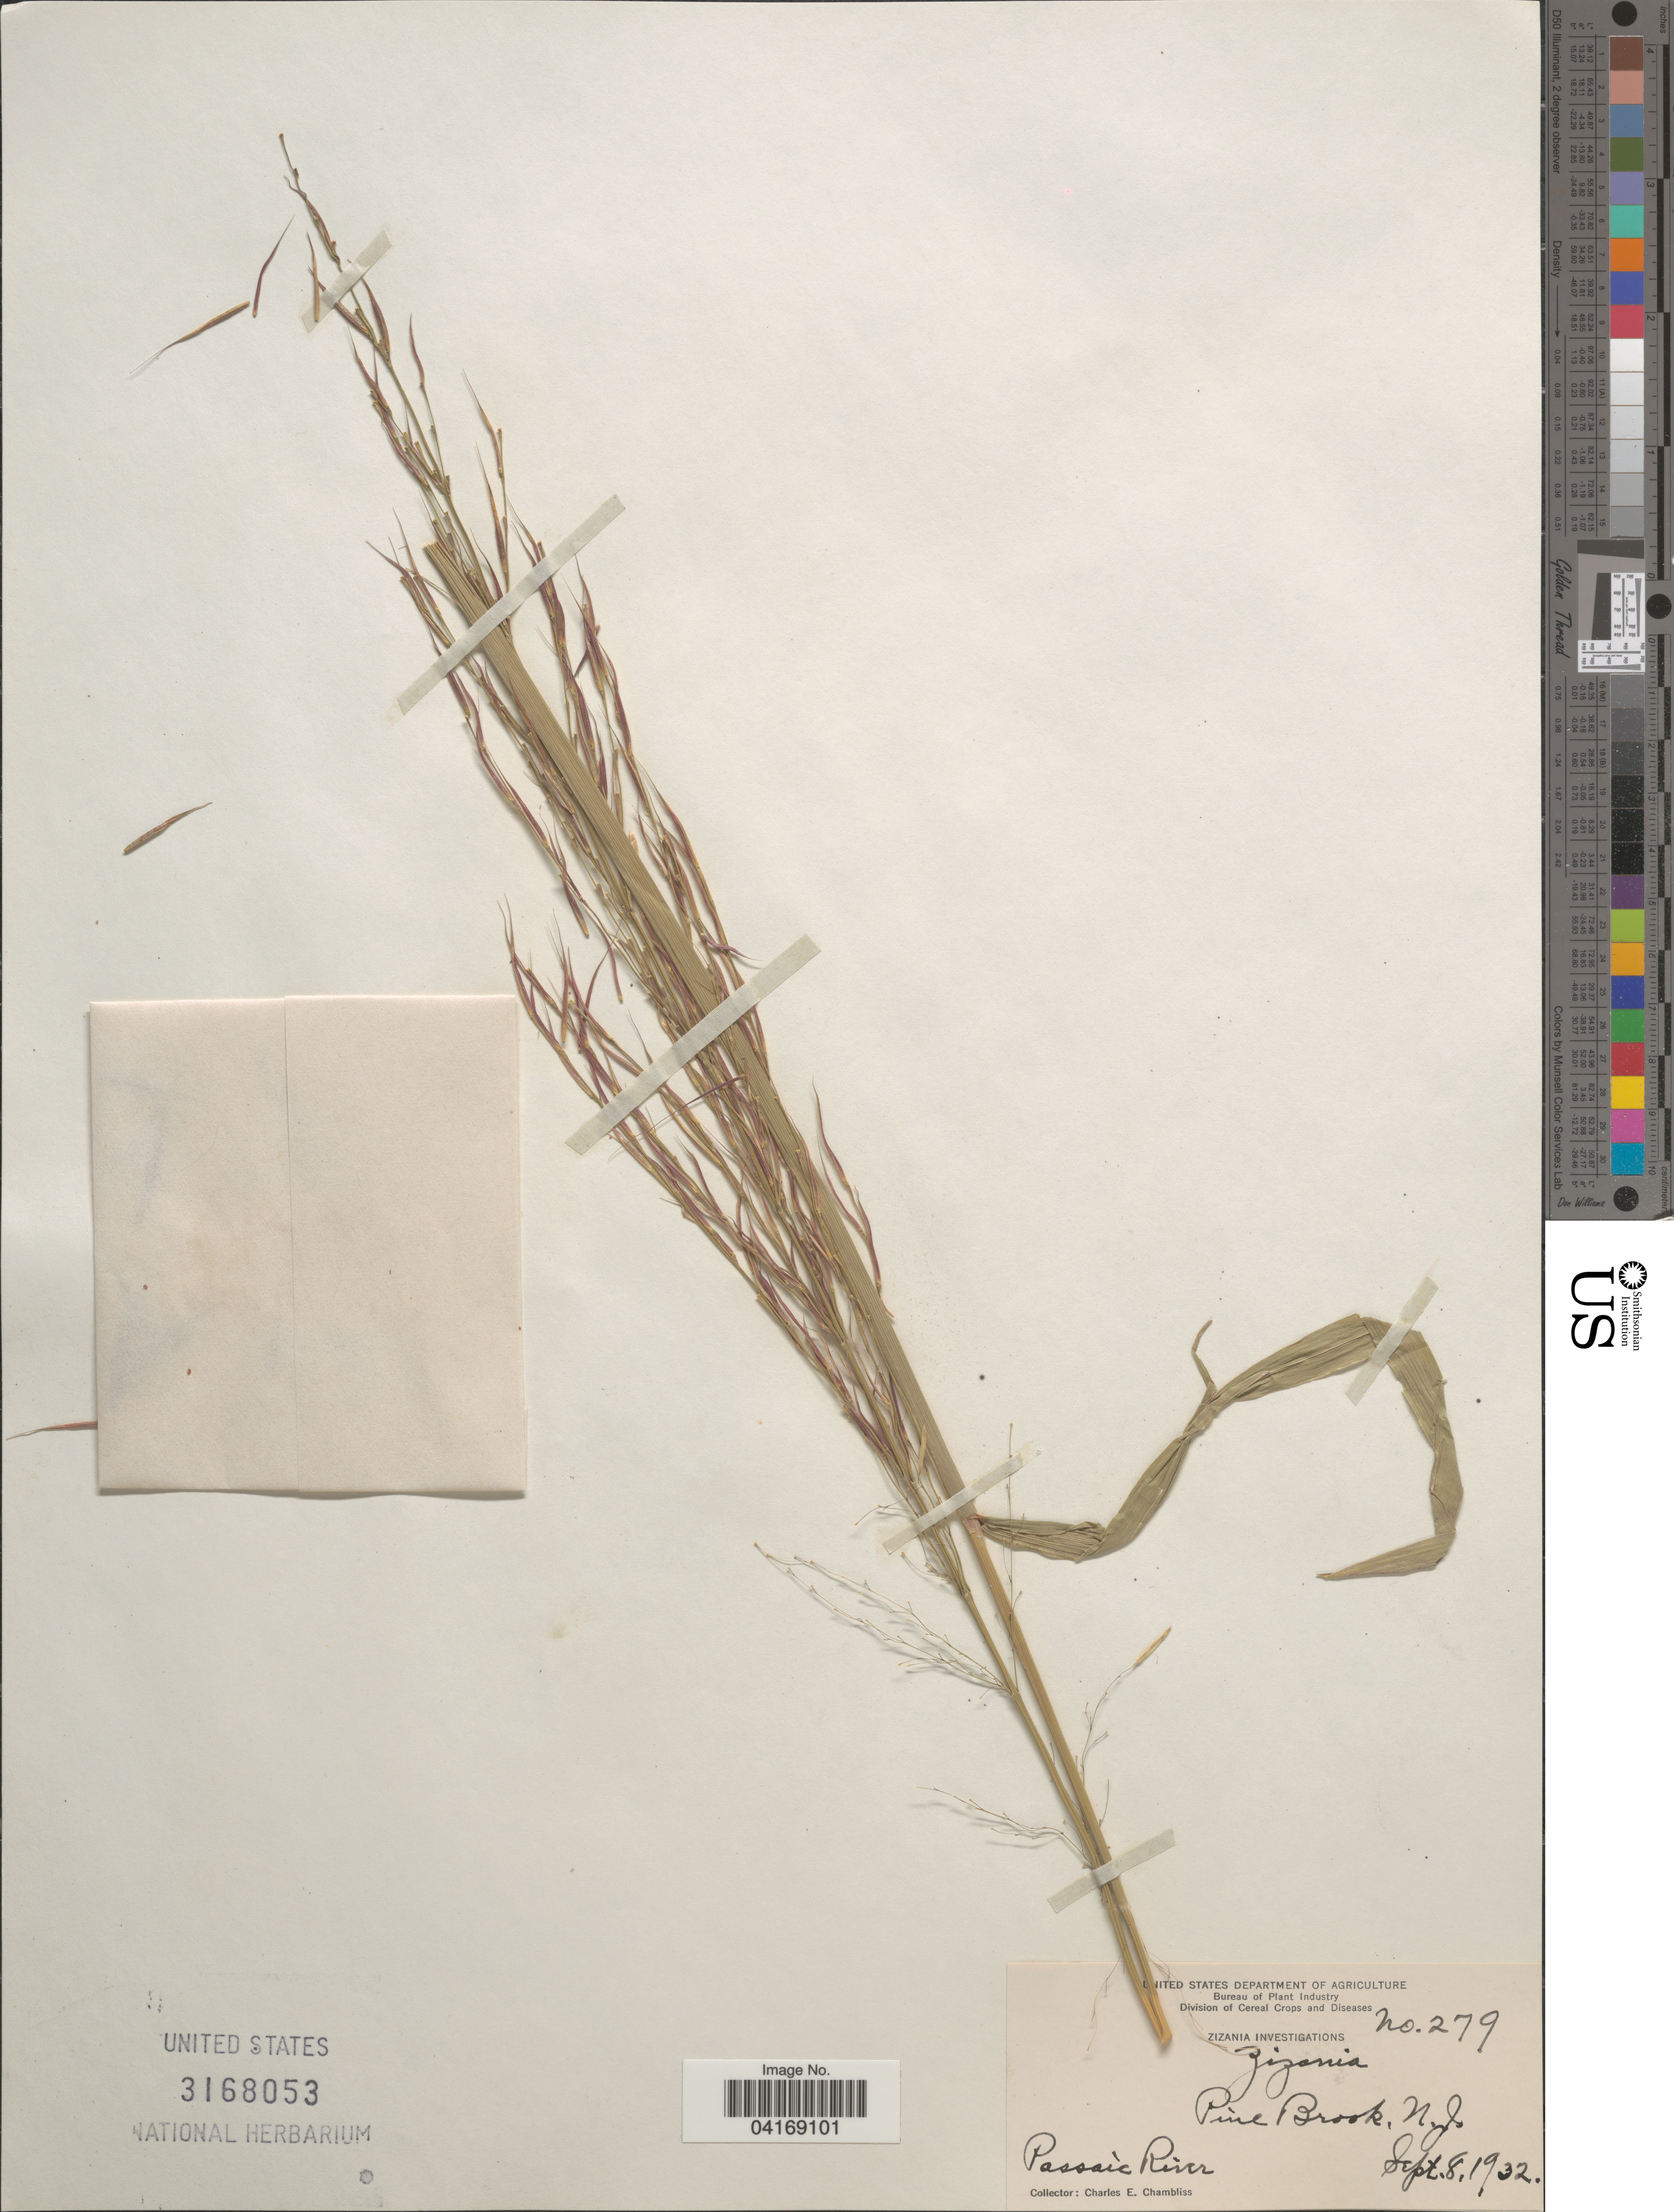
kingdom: Plantae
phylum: Tracheophyta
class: Liliopsida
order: Poales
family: Poaceae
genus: Zizania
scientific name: Zizania sp.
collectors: C. Chambliss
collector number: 279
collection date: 1932-09-08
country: United States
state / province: New Jersey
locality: Pine Brook. Passaic River.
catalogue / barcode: US 3168053